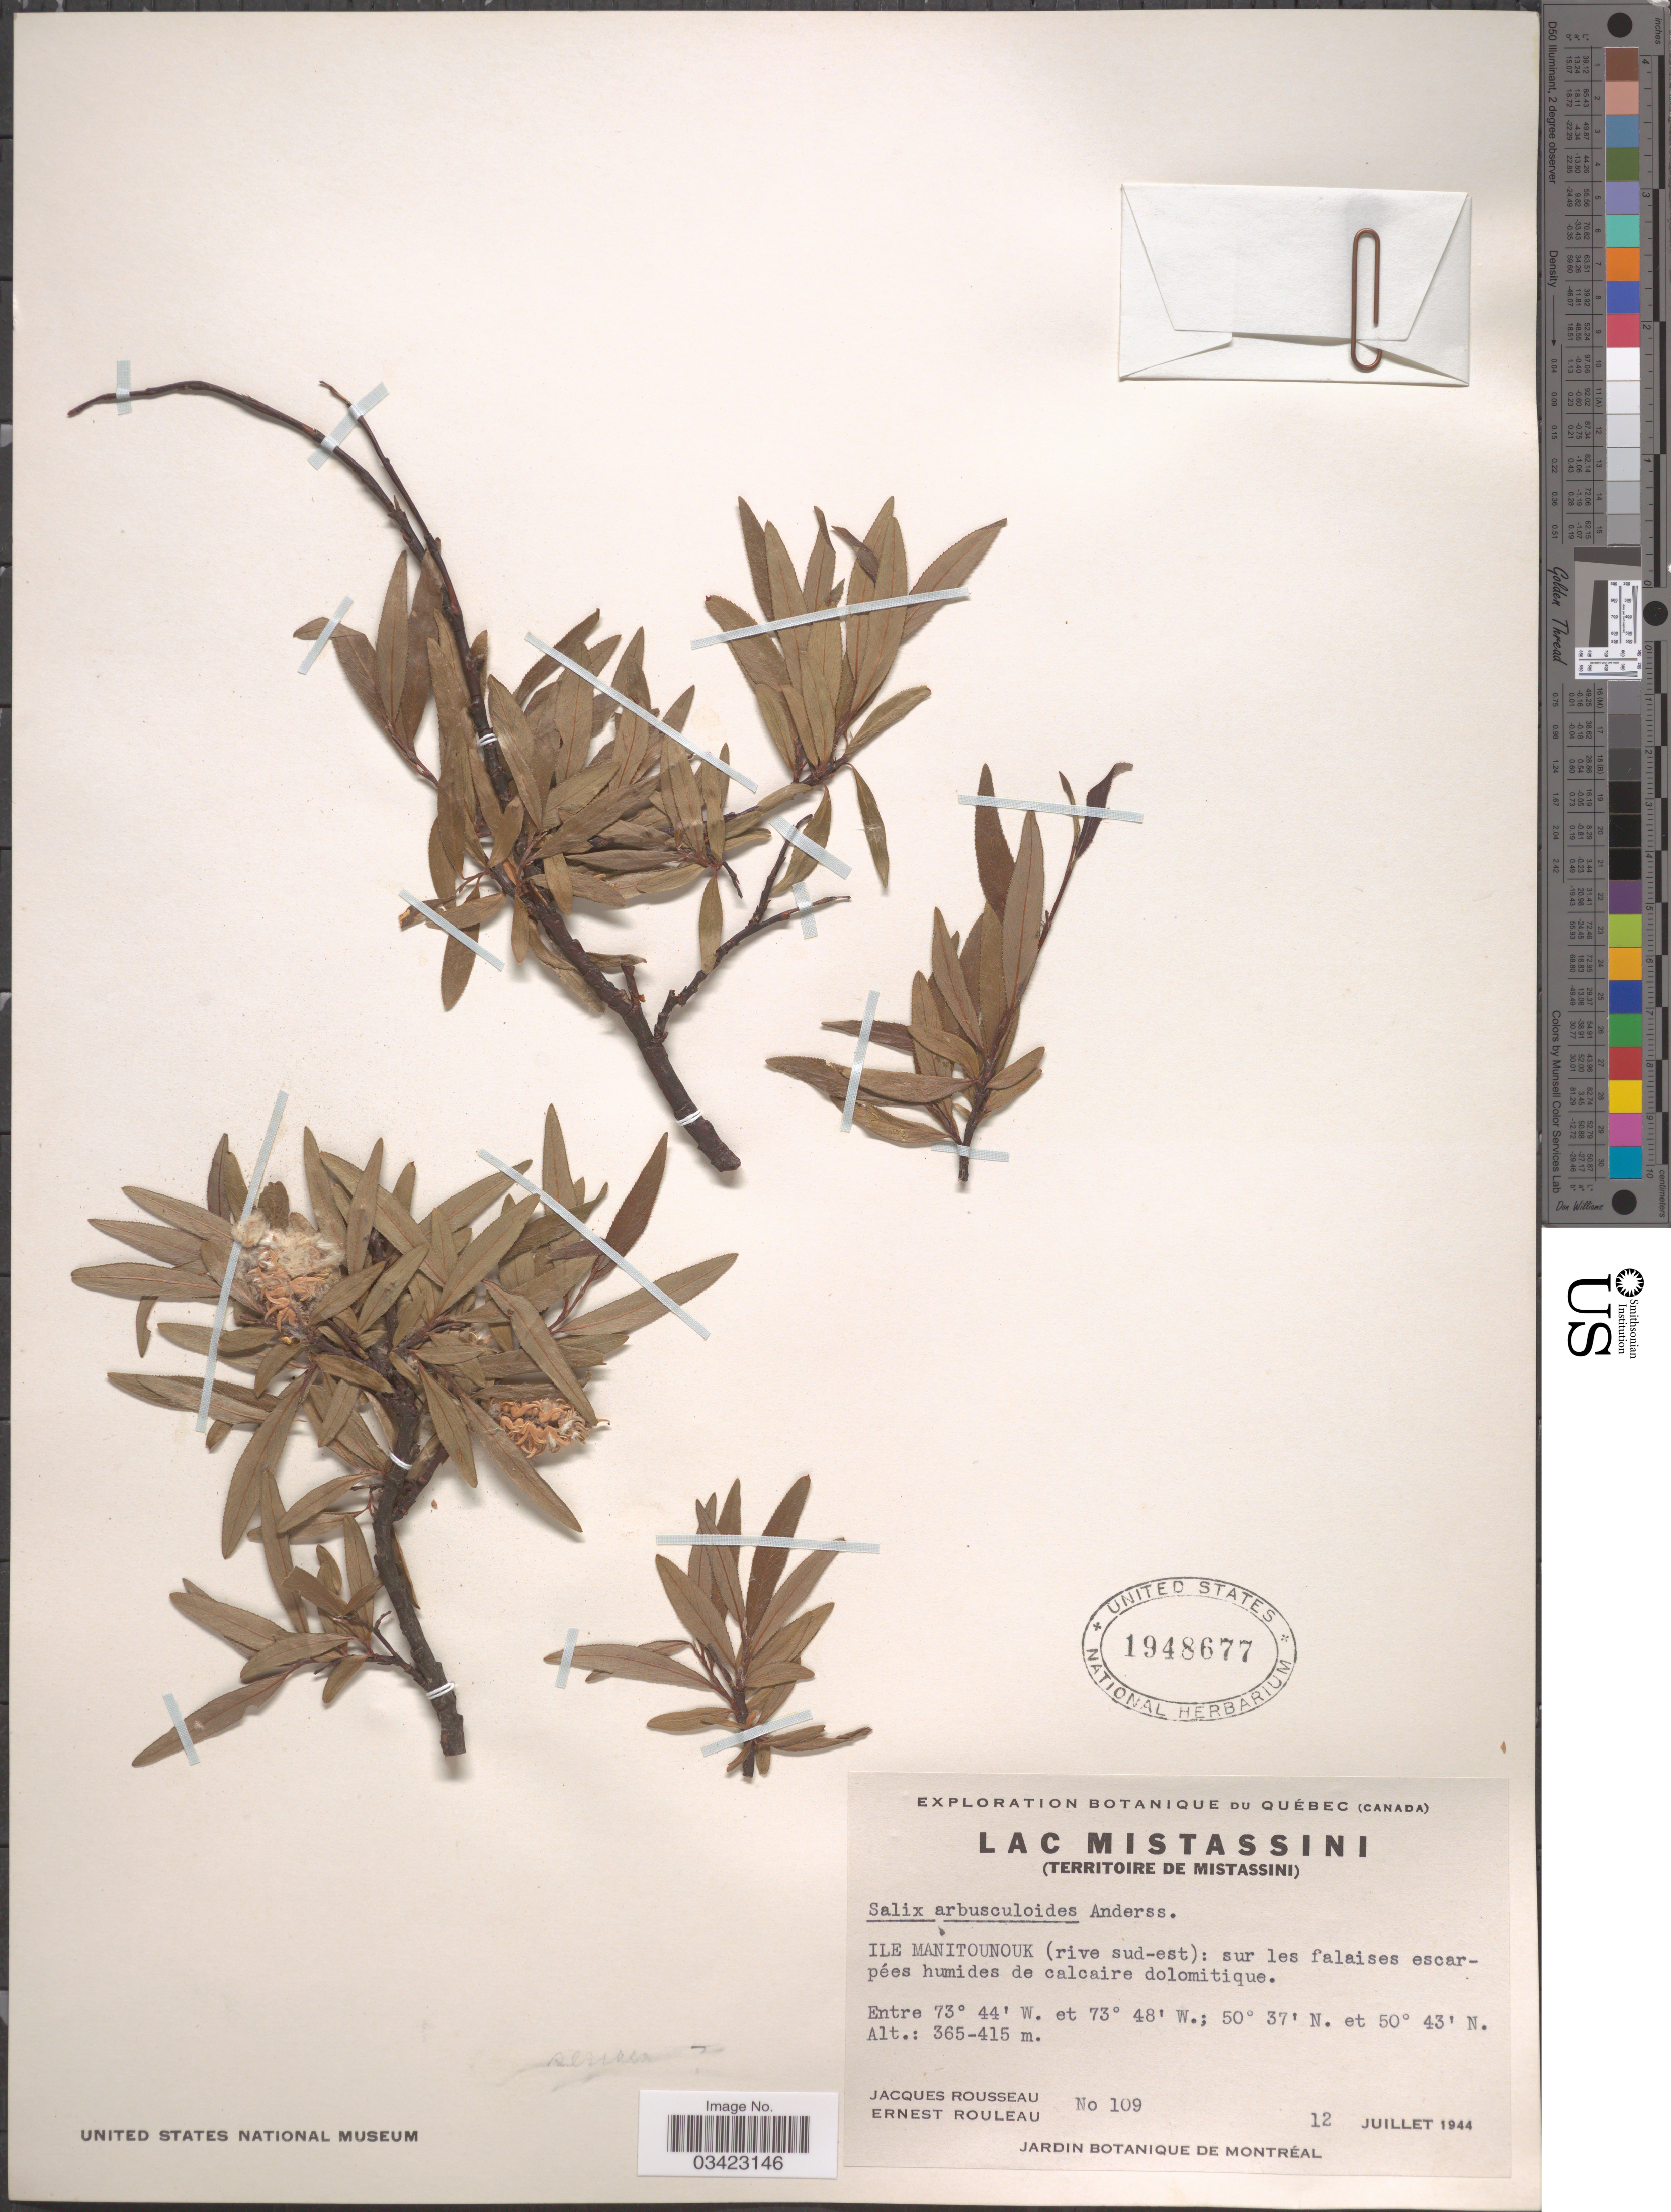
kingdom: Plantae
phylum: Tracheophyta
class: Magnoliopsida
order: Malpighiales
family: Salicaceae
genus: Salix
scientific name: Salix arbusculoides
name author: Andersson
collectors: J. Rousseau & E. Rouleau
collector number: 109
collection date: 1944-07-12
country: Canada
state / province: Quebec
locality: Lac Mistassini (Territoire de Mistassini). Ile Manitounouk (rive sud-est).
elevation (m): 365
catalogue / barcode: US 1948677